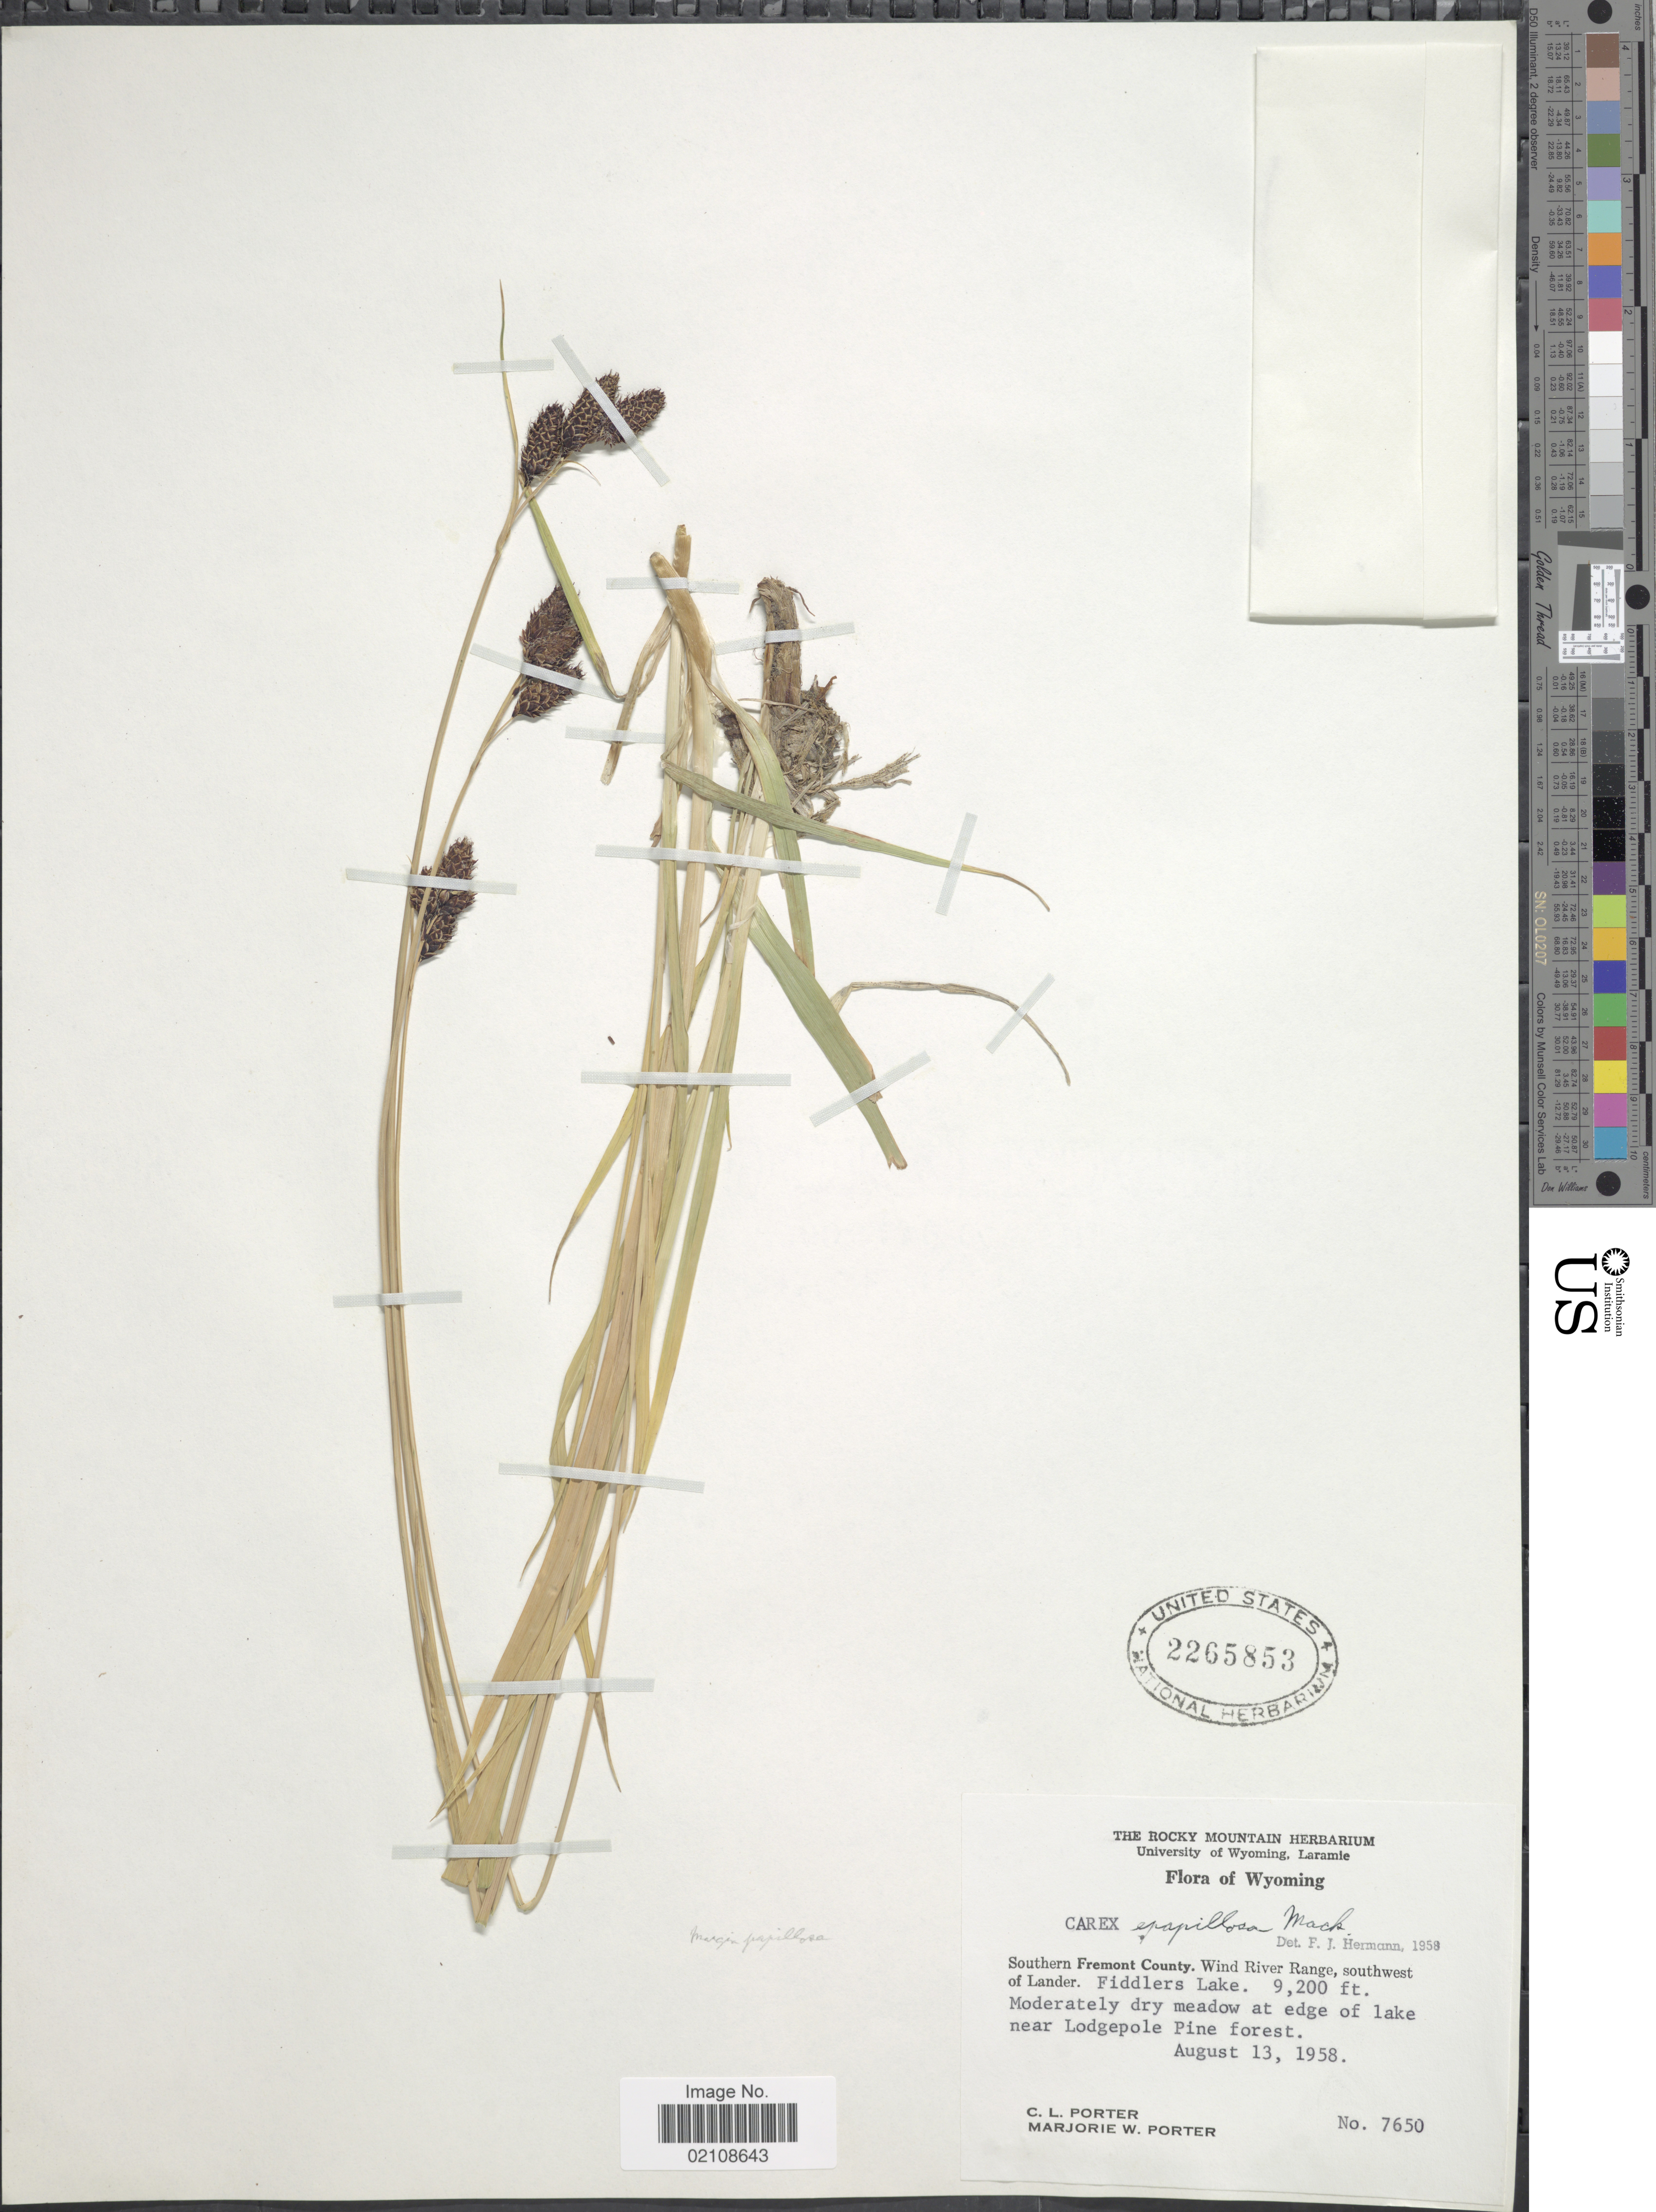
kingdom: Plantae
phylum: Tracheophyta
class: Liliopsida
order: Poales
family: Cyperaceae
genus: Carex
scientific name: Carex epapillosa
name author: Mack.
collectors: C. L. Porter & M. Porter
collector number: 7650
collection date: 1958-08-13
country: United States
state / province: Wyoming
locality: Southern Fremont County, Wind River Range, southwest of Lander, Fiddlers Lake, moderately dry meadow at edge of lake near Lodgepole Pine Forest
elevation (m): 2804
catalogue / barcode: US 2265853